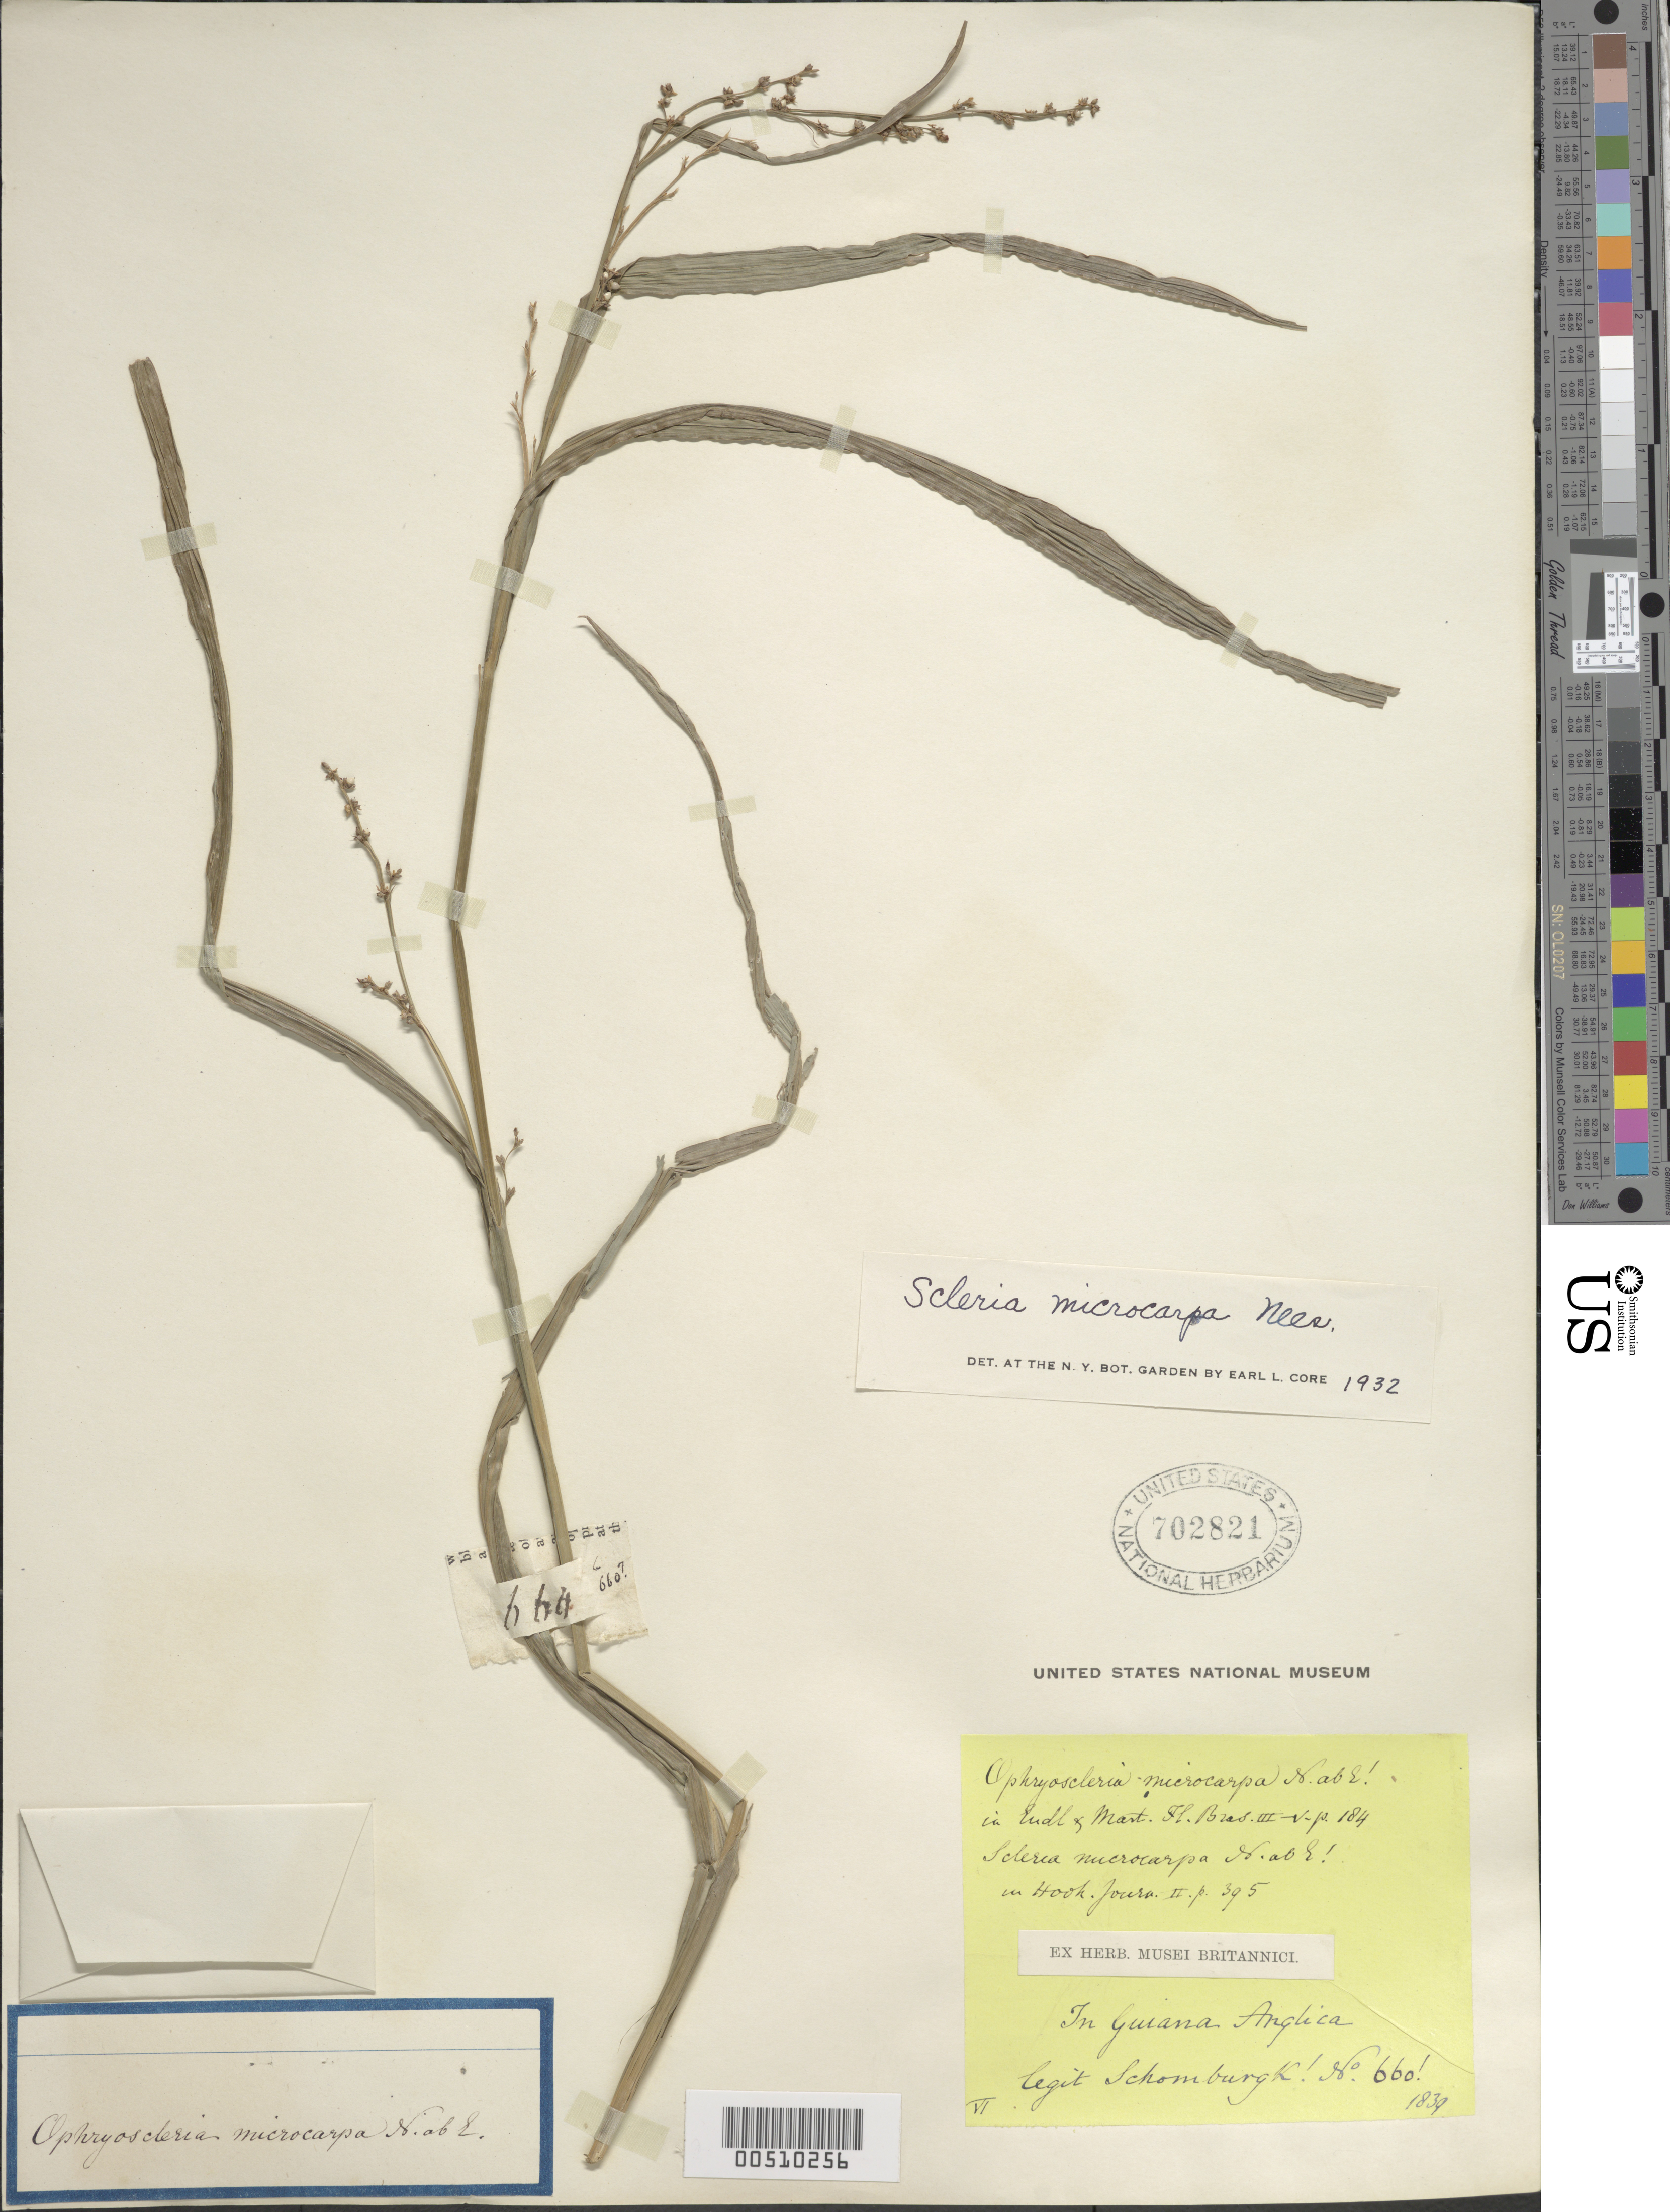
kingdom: Plantae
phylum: Tracheophyta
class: Liliopsida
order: Poales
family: Cyperaceae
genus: Scleria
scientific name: Scleria microcarpa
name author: Nees ex Kunth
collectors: M. R. Schomburgk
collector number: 660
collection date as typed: Jun 1839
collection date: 1839-06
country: Guyana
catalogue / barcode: US 702821